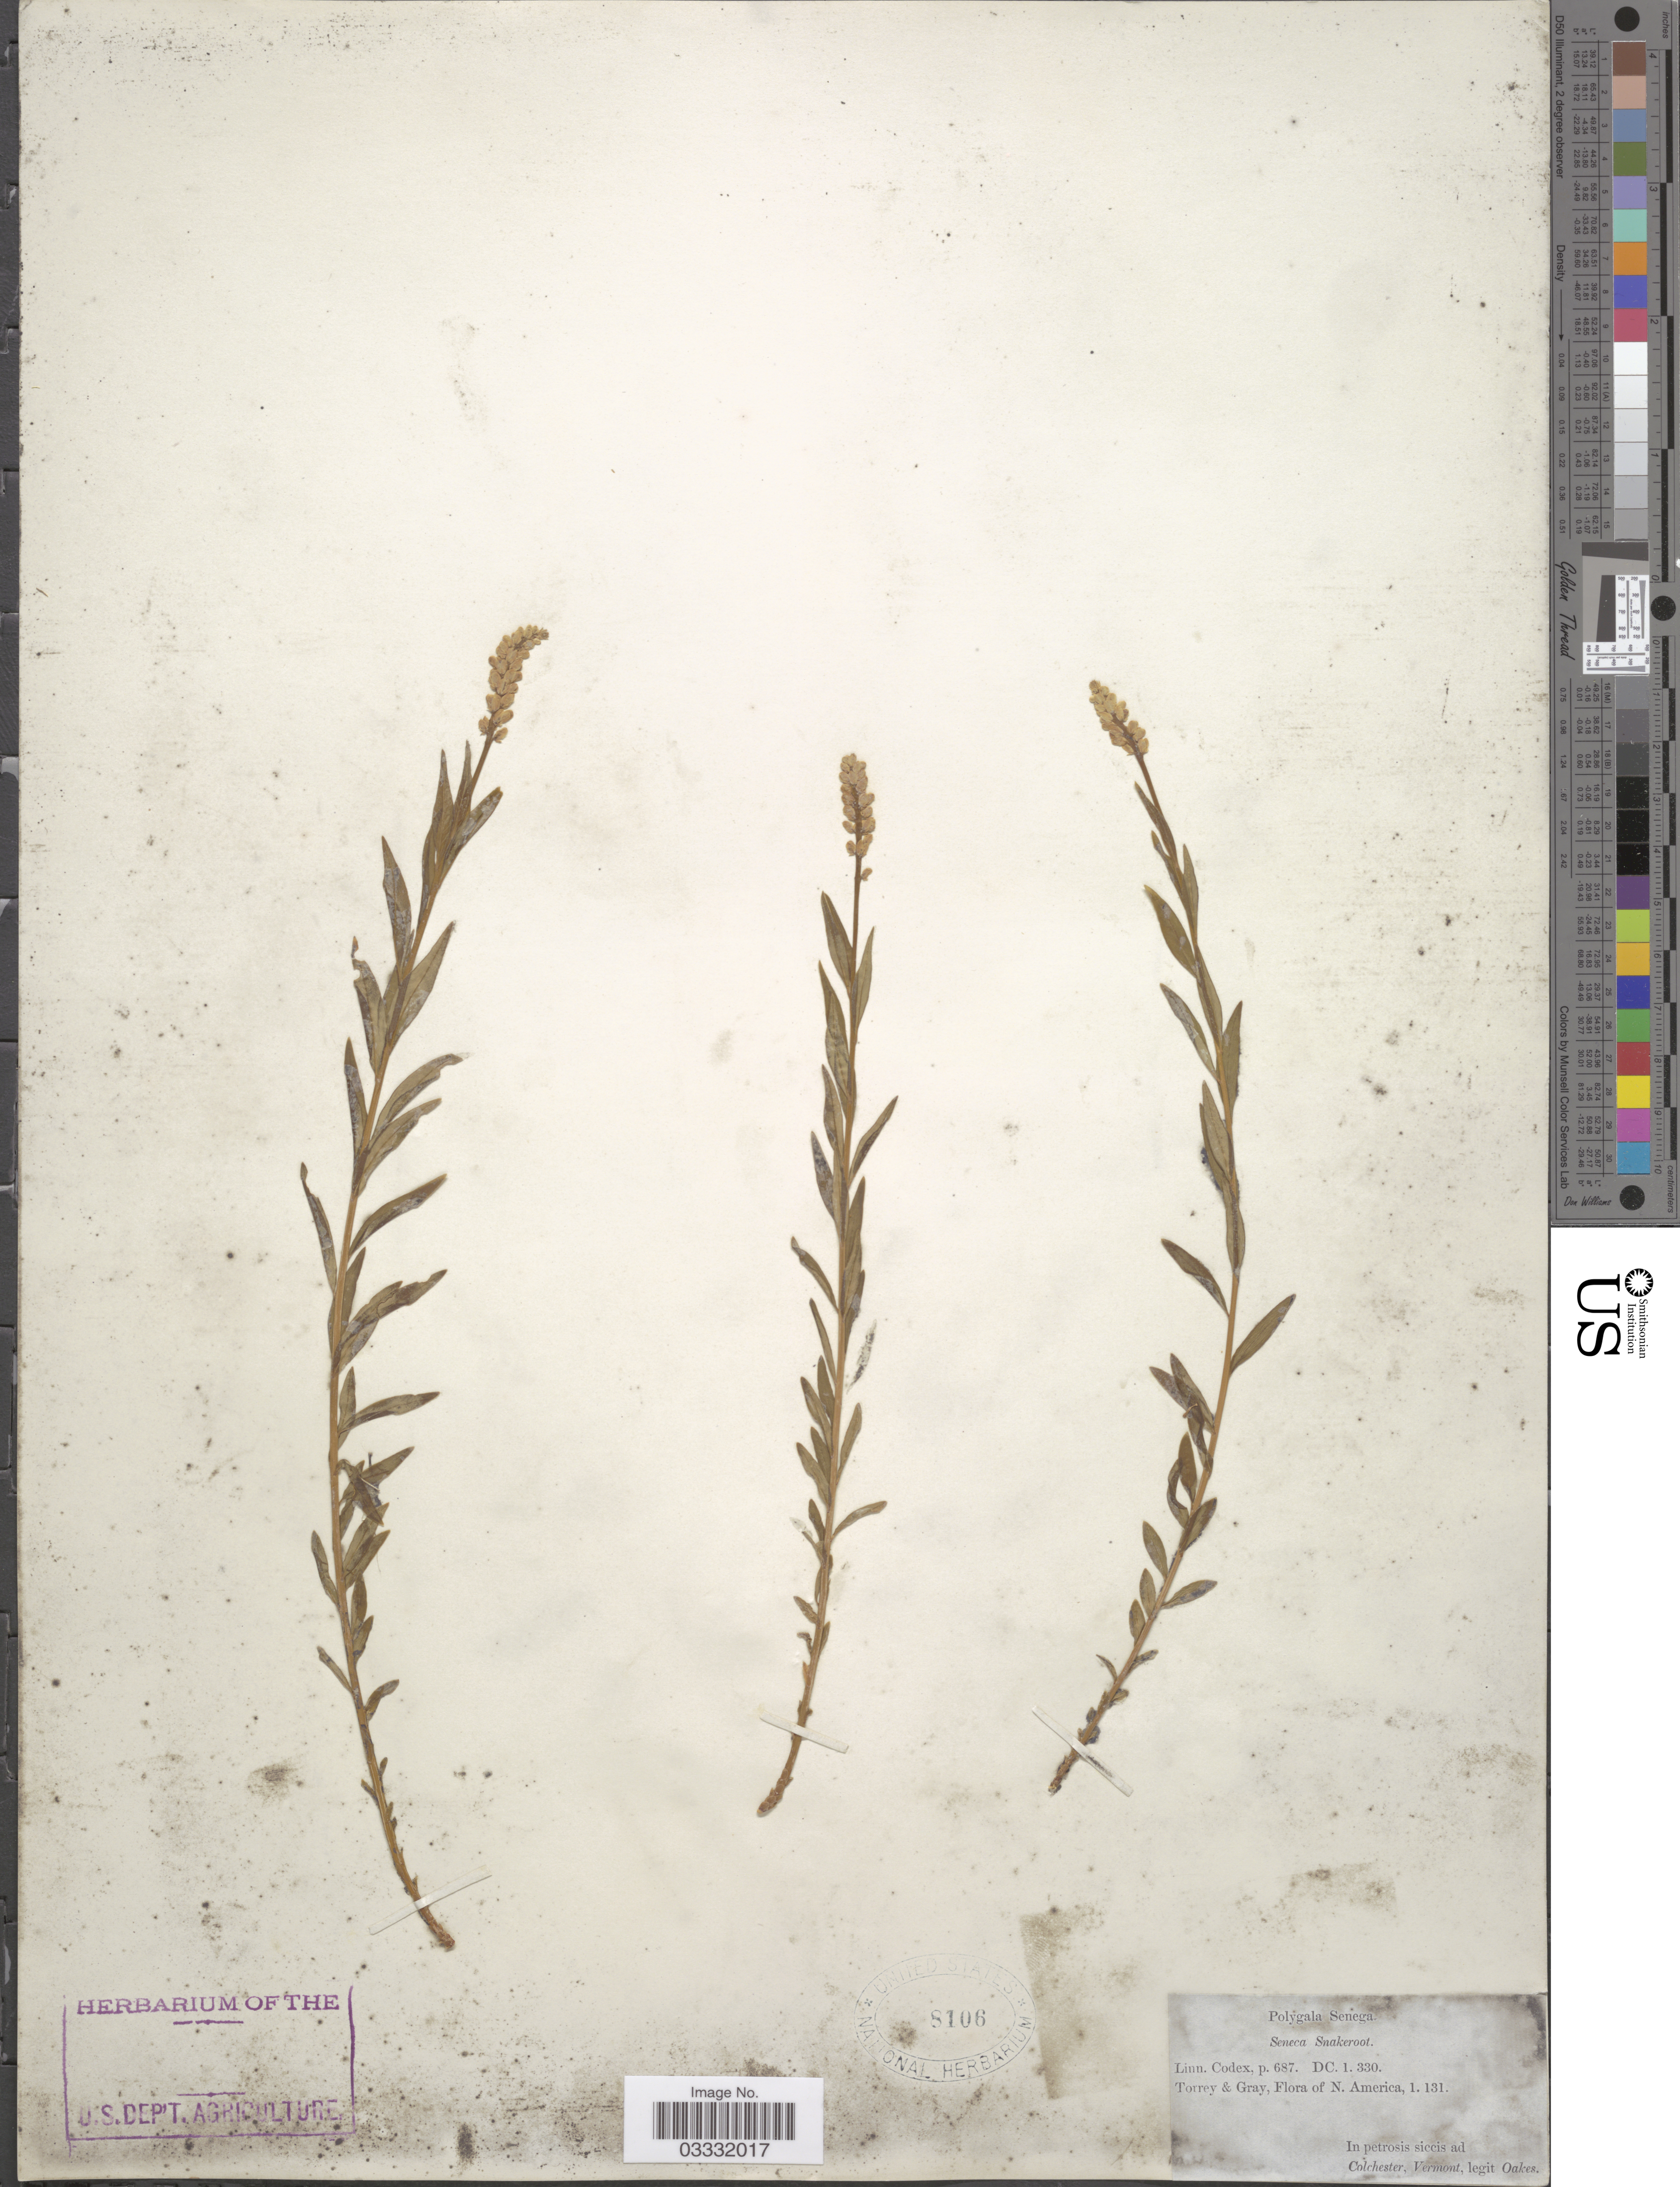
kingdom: Plantae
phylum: Tracheophyta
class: Magnoliopsida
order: Fabales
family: Polygalaceae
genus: Polygala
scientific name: Polygala senega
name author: L.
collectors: -. Oakes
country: United States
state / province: Vermont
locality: In petrosis siccis ad Colchester.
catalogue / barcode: US 8106